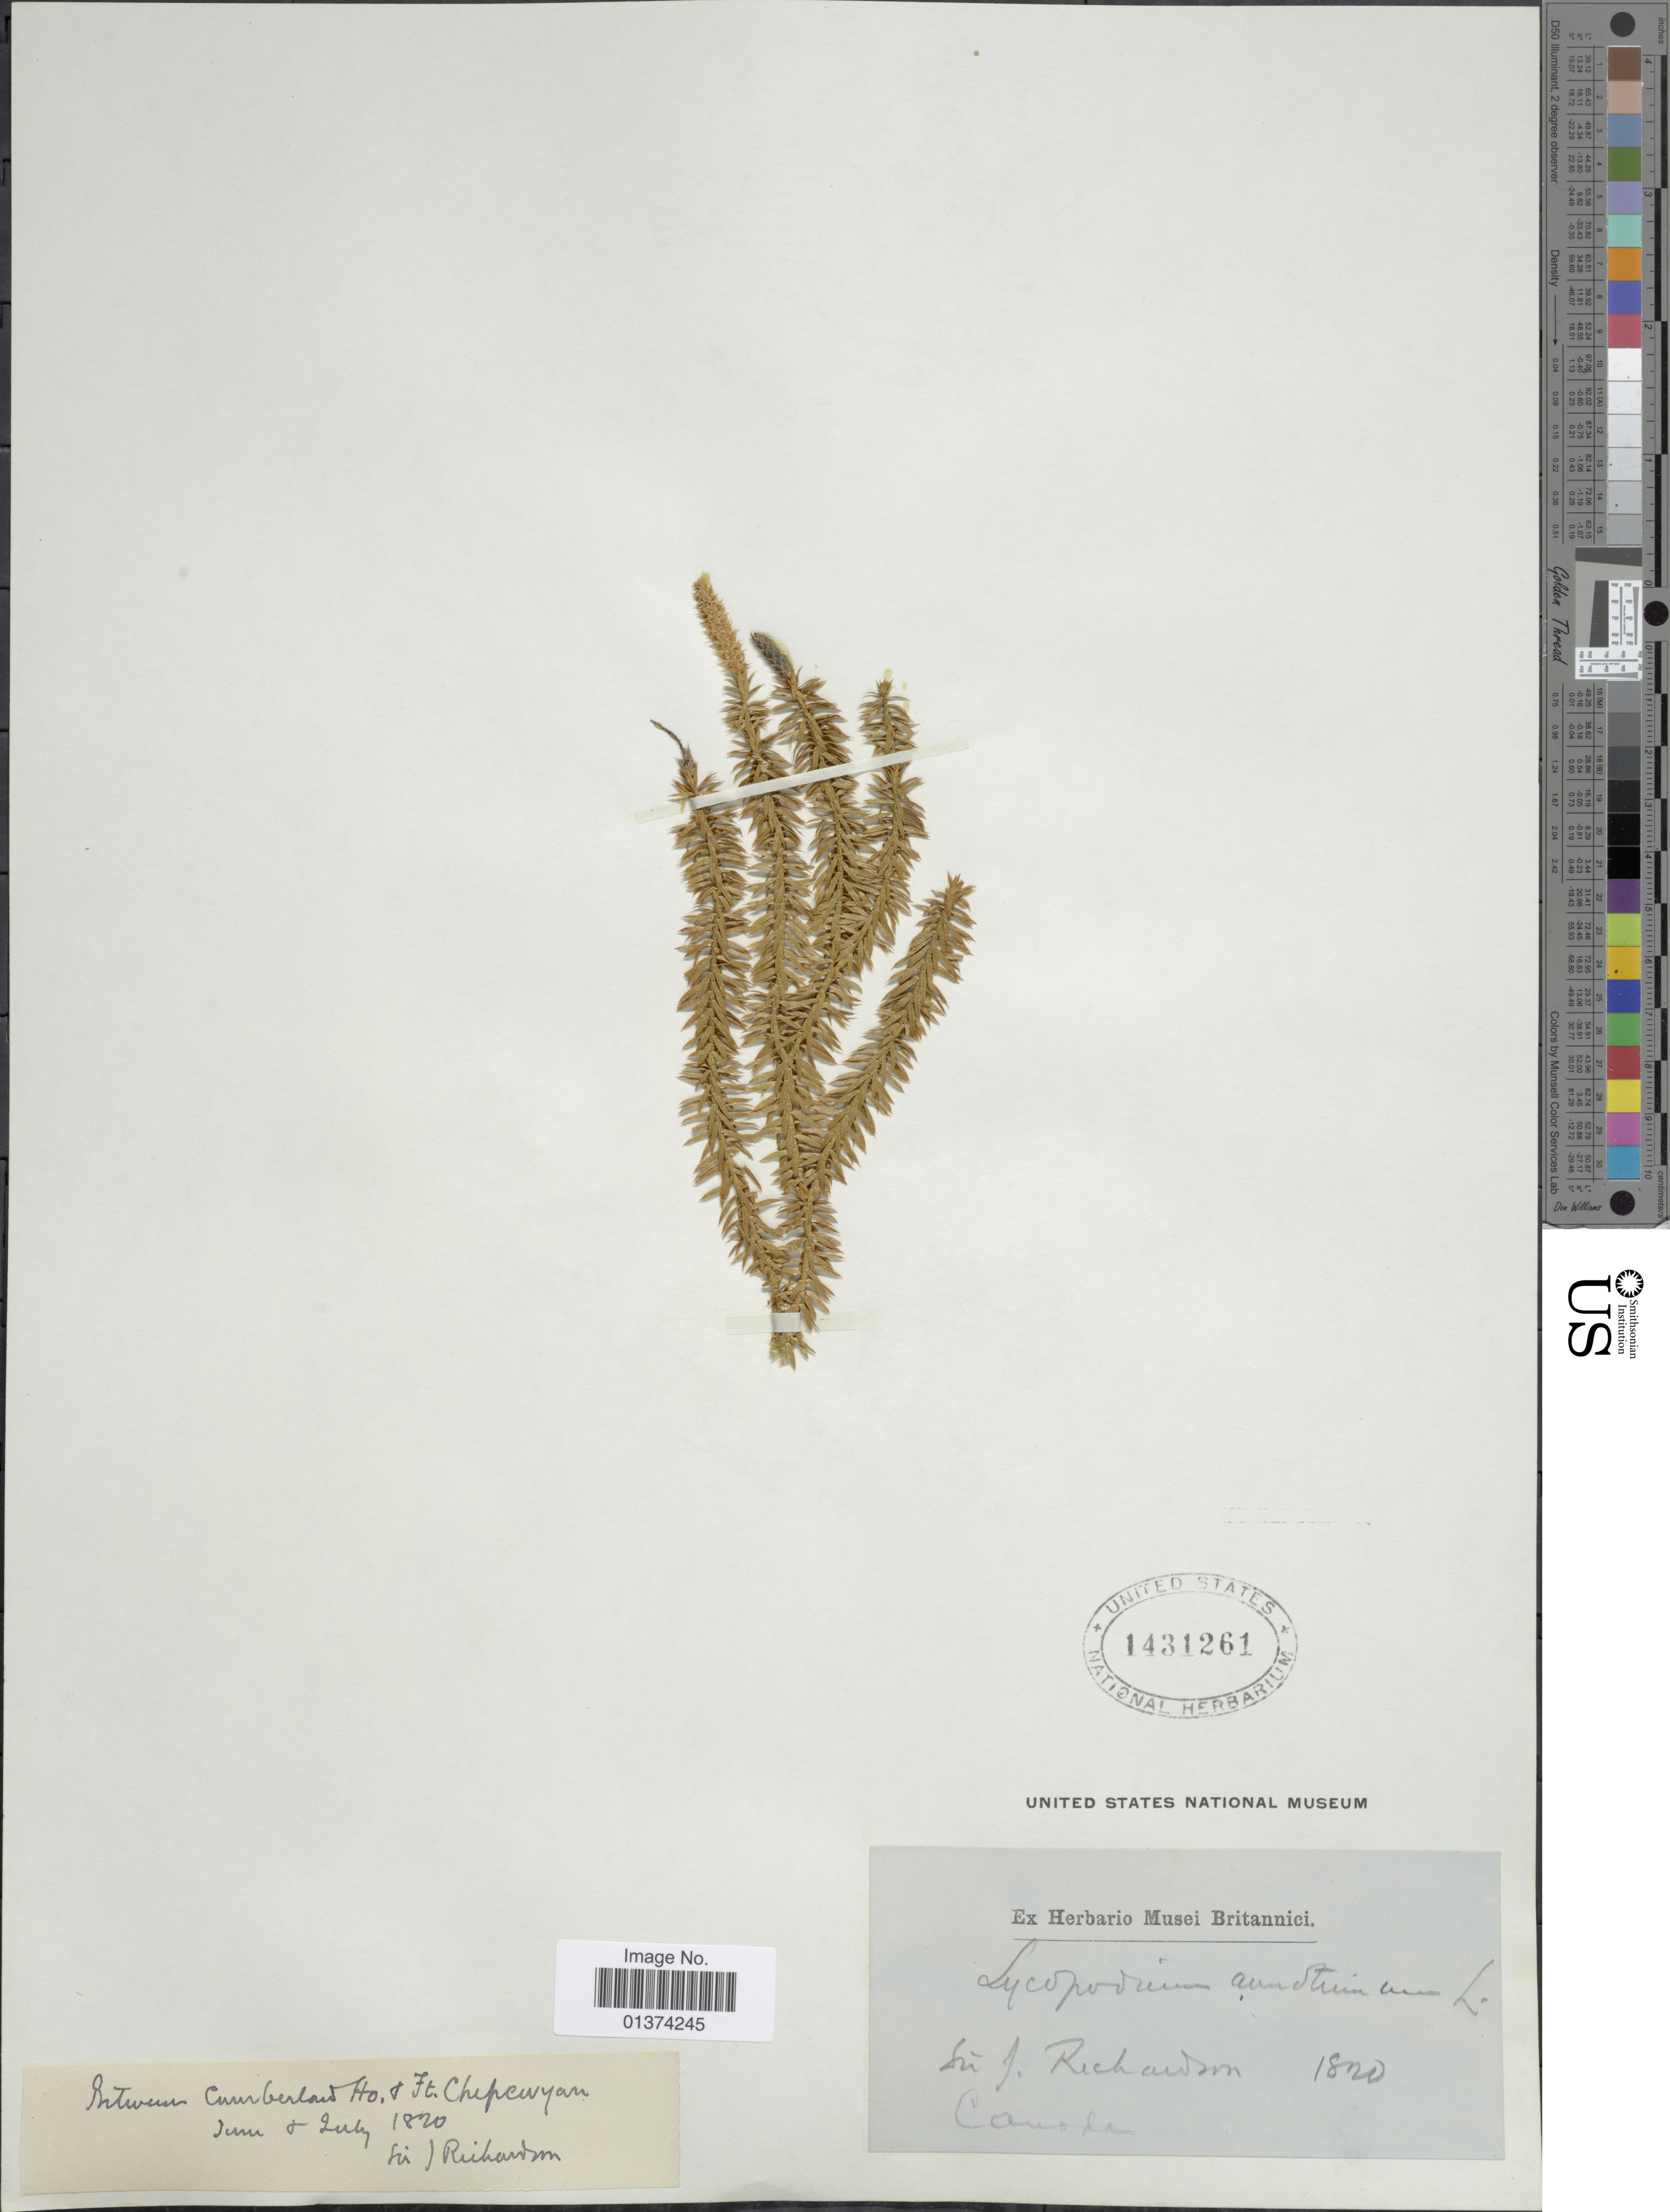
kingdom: Plantae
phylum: Tracheophyta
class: Lycopodiopsida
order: Lycopodiales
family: Lycopodiaceae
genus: Spinulum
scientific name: Spinulum annotinum subsp. annotinum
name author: (L.) A. Haines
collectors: J. Richardson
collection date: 1820-06/1820-07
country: Canada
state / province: Alberta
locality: Between Cumberland Ho + Ft. Chipewyan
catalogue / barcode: US 1431261